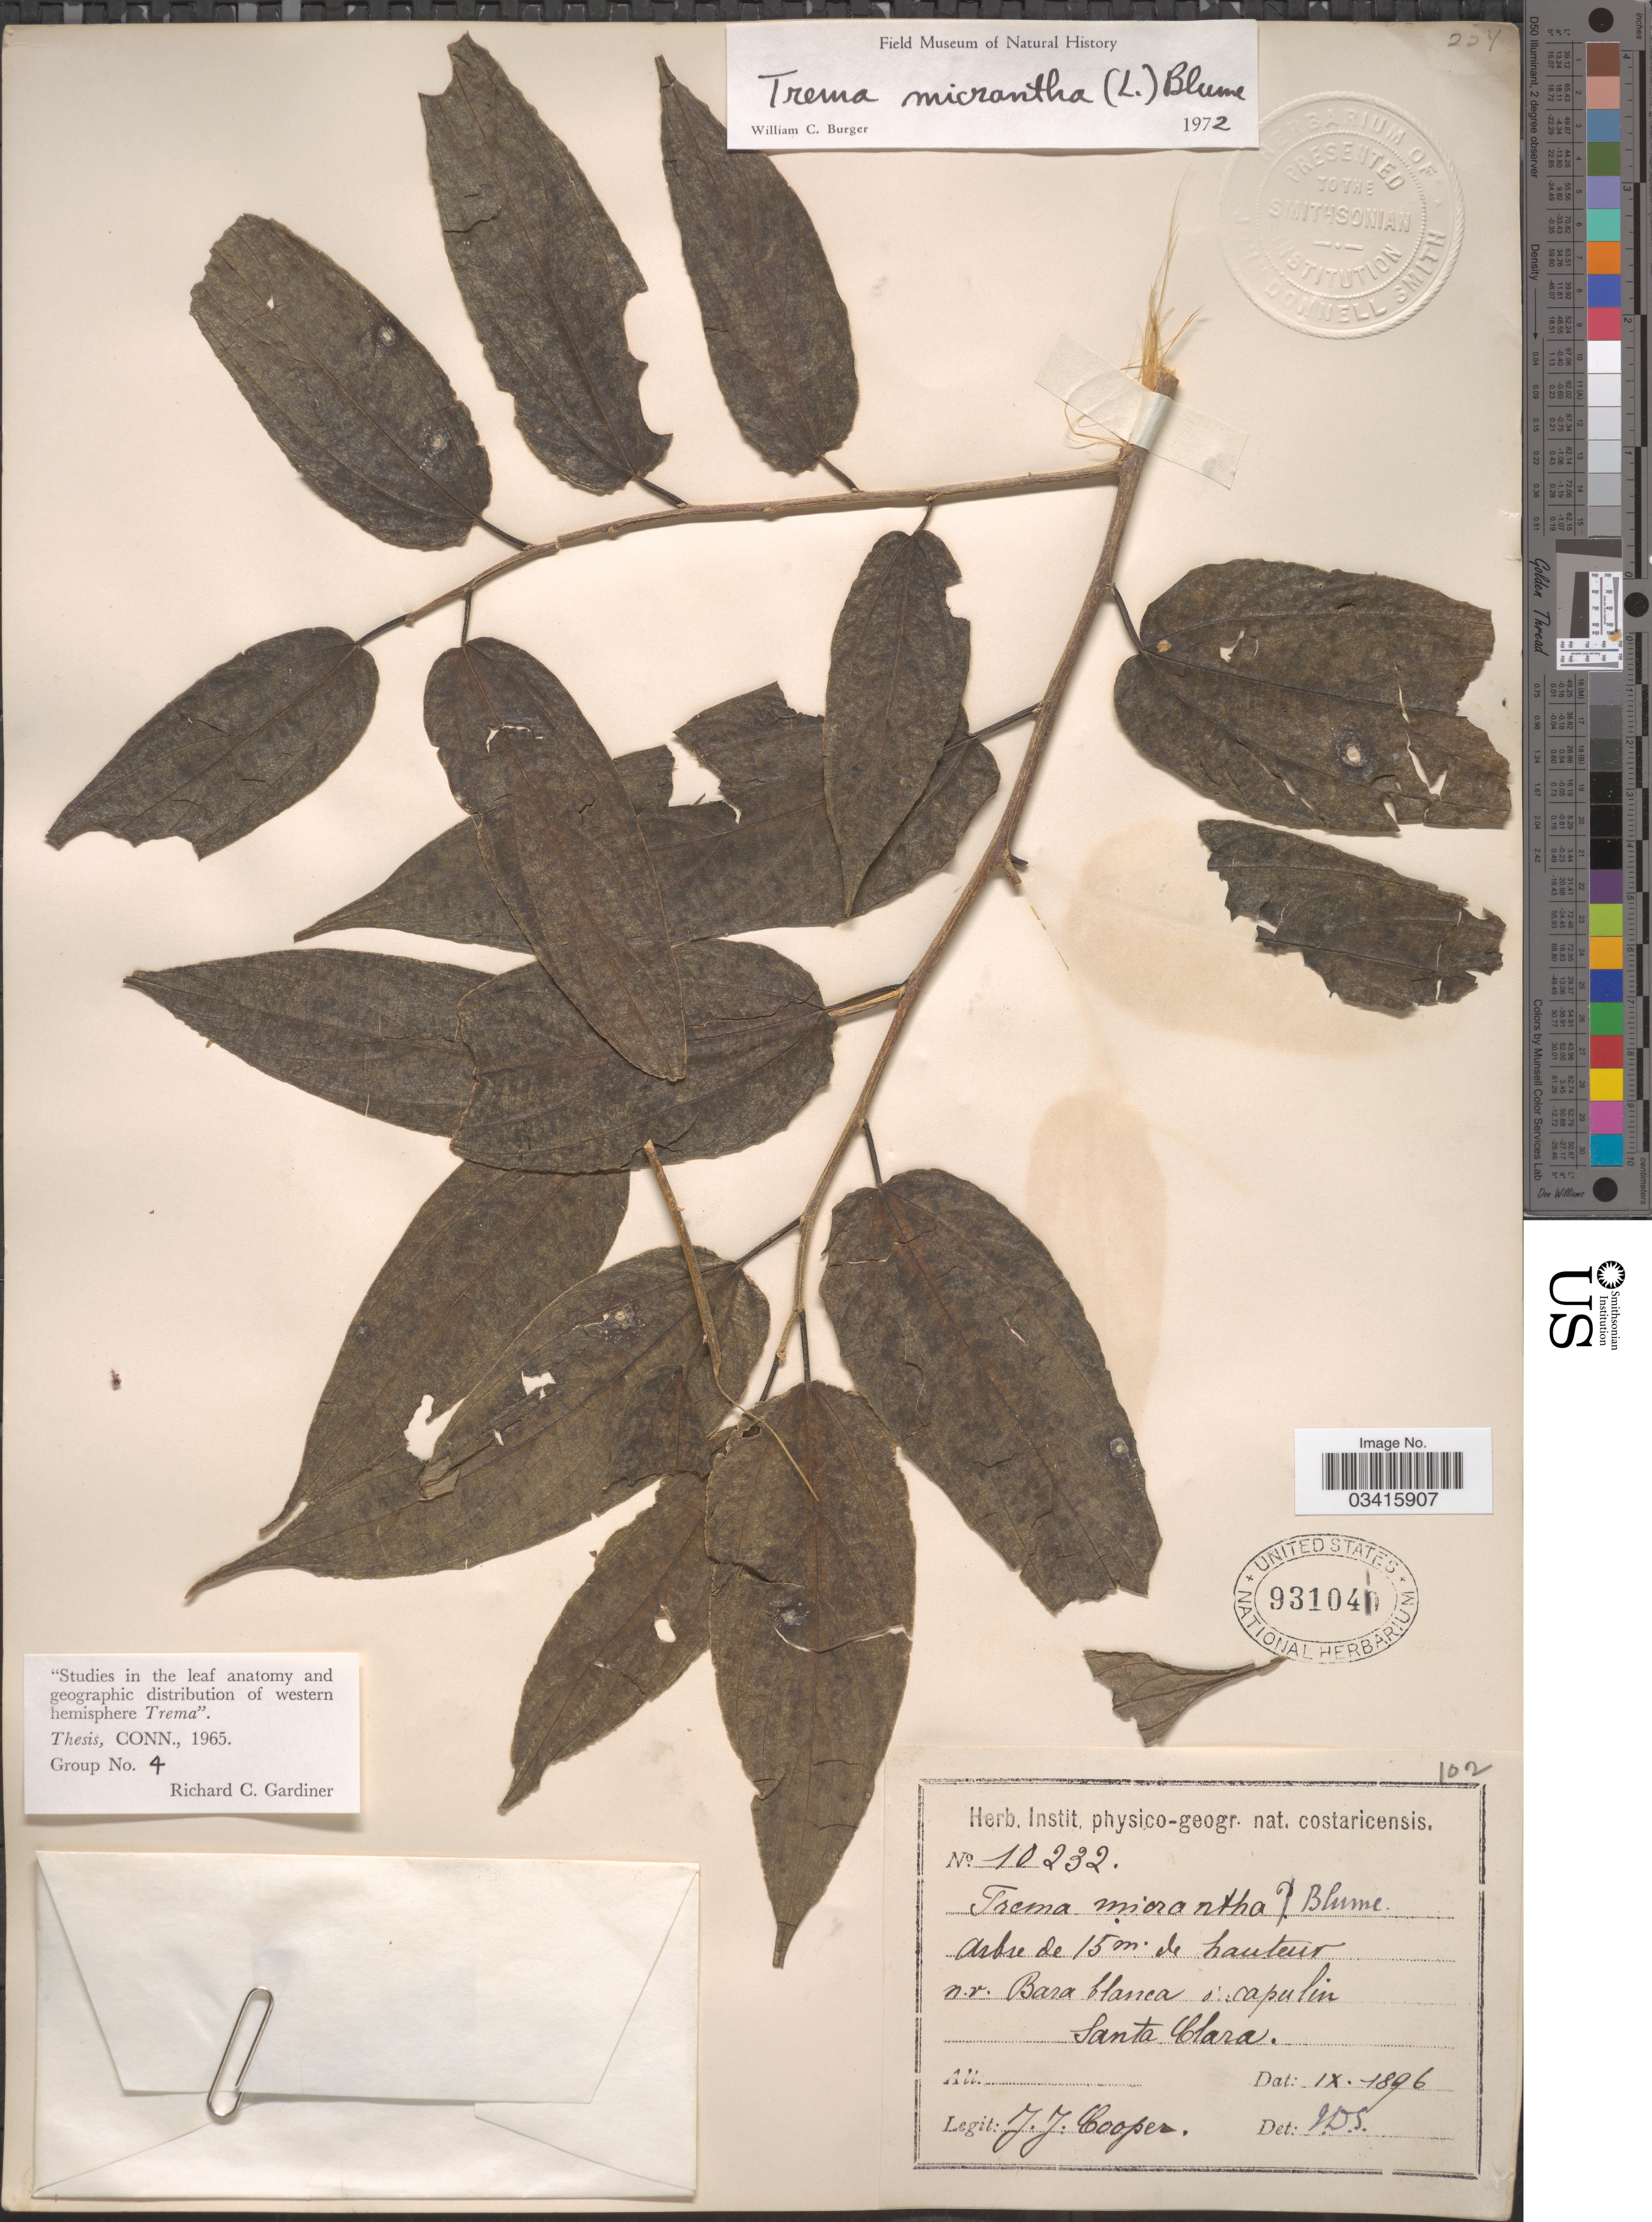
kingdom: Plantae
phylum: Tracheophyta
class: Magnoliopsida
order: Rosales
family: Cannabaceae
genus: Trema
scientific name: Trema micranthum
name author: (L.) Blume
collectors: J. J. Cooper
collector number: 10232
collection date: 1896-09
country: Costa Rica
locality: Santa Clara.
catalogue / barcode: US 931041